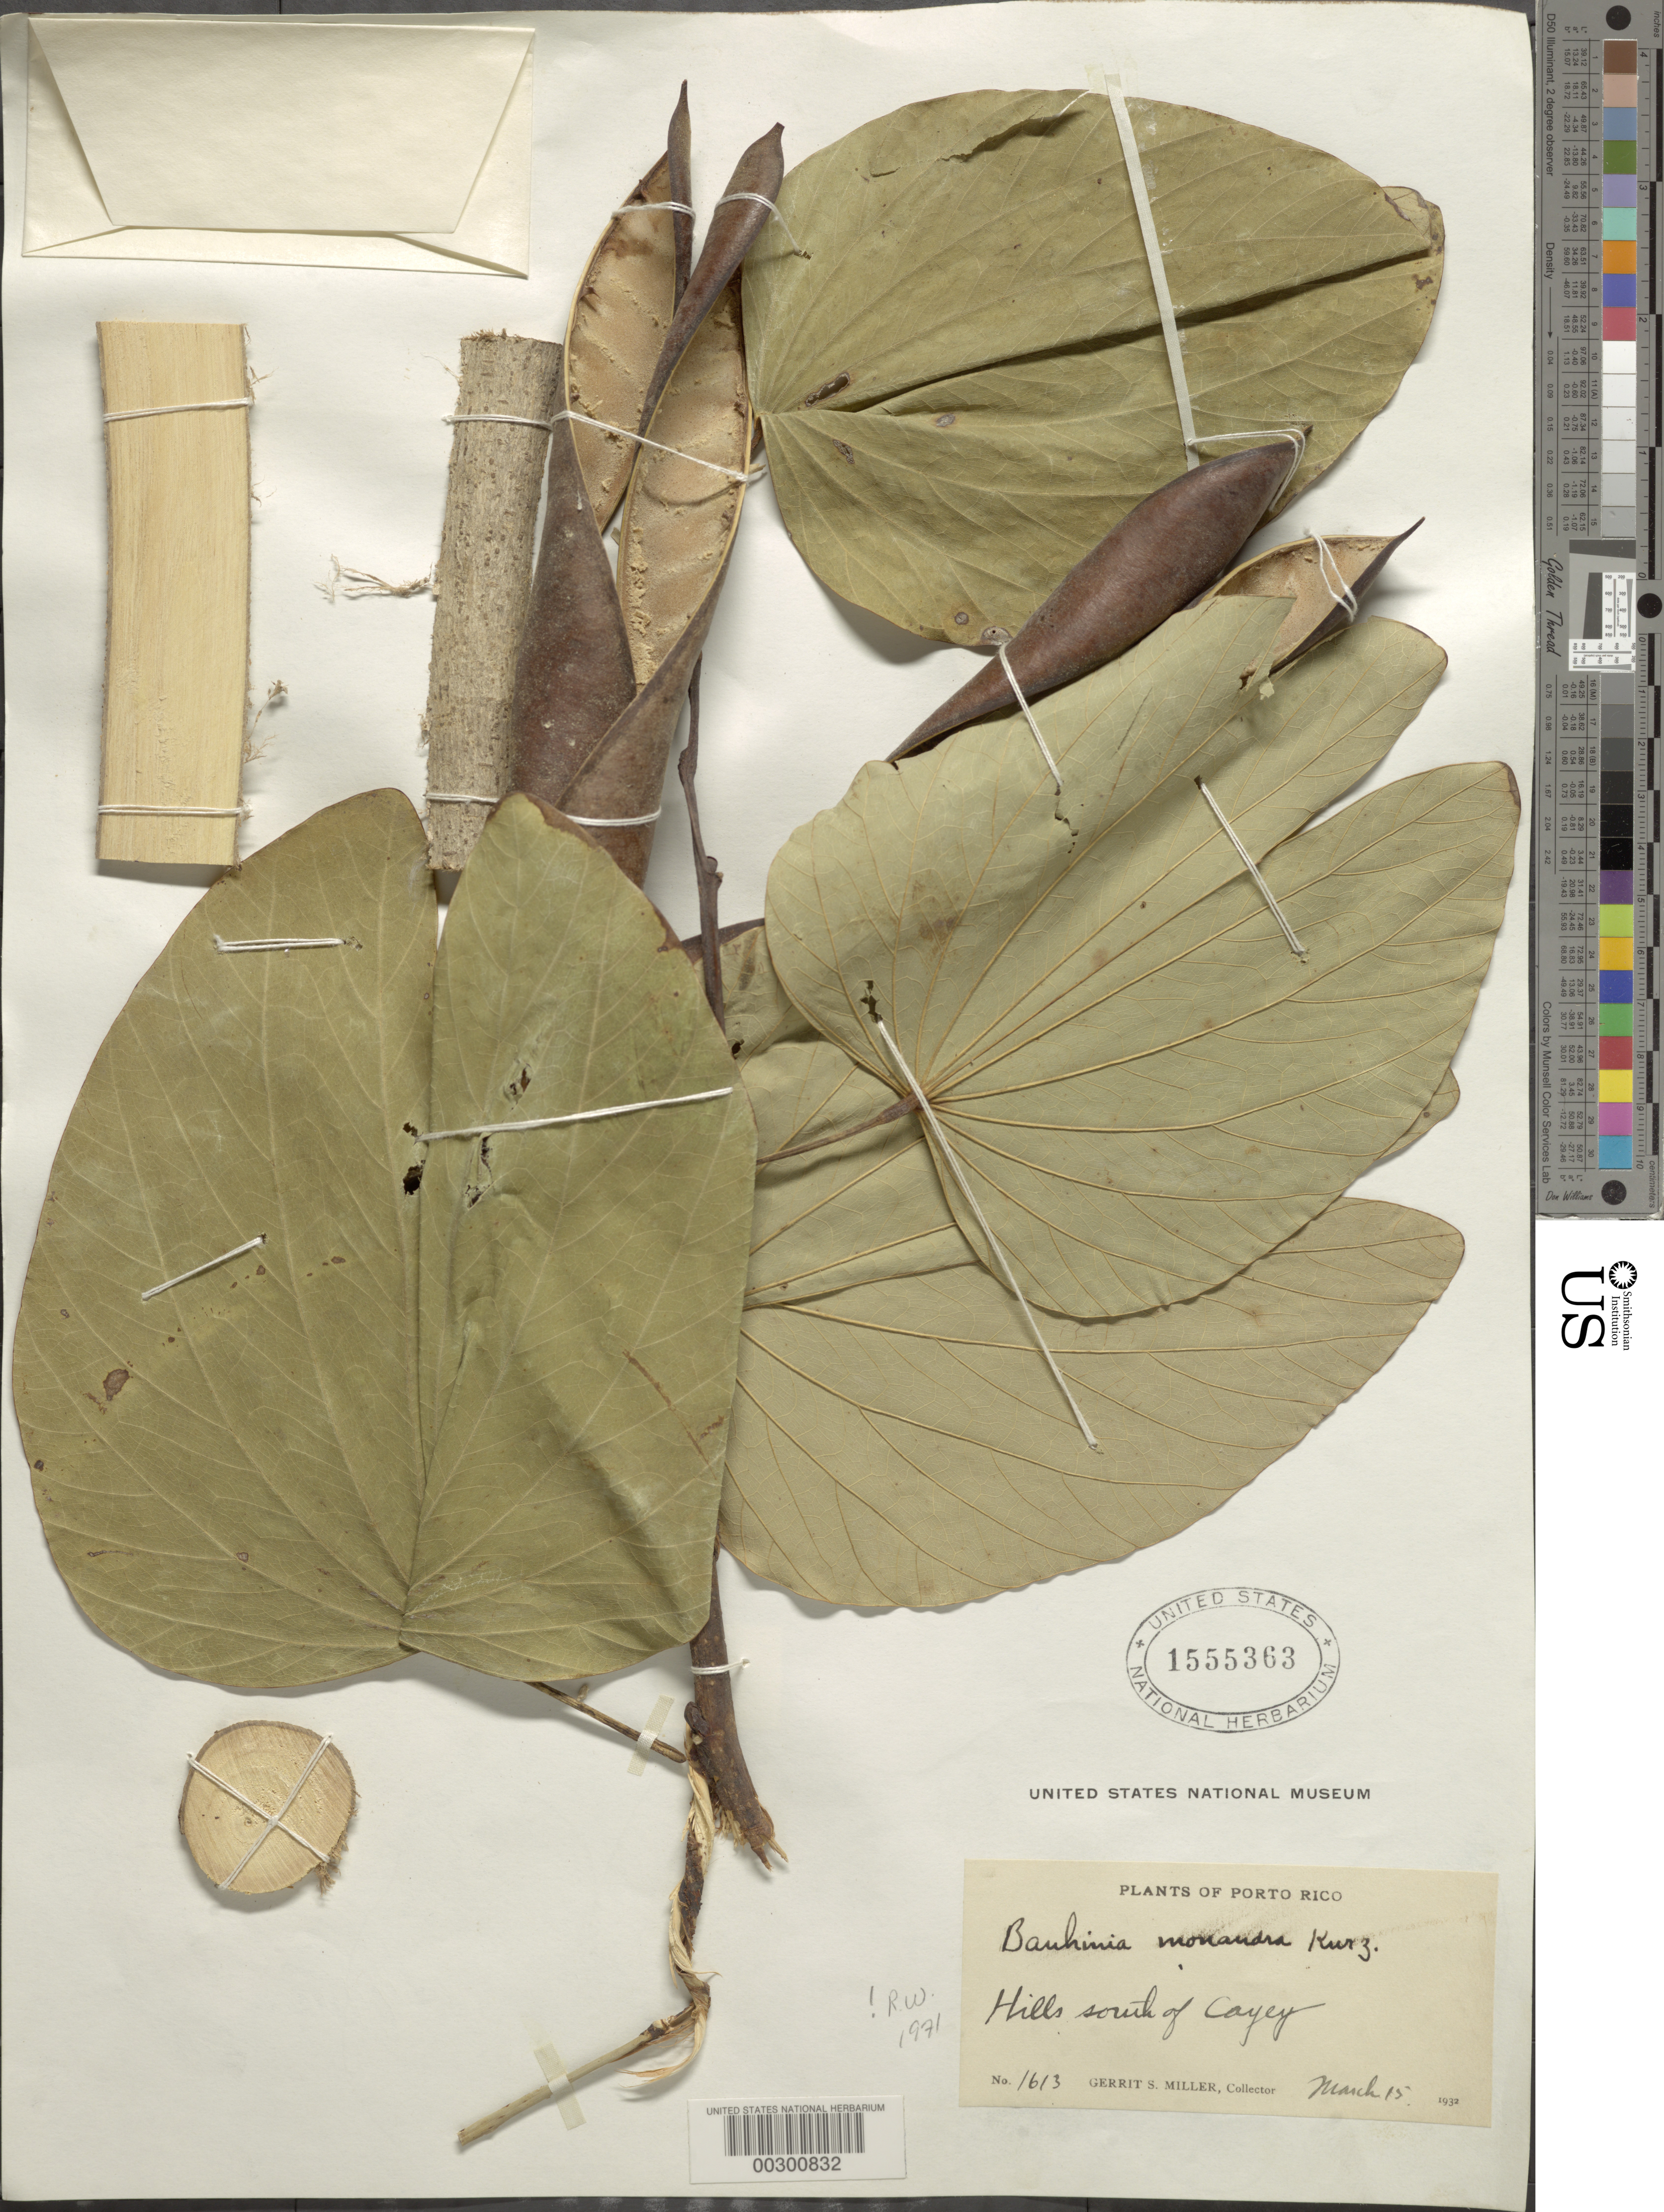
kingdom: Plantae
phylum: Tracheophyta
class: Magnoliopsida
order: Fabales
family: Fabaceae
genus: Bauhinia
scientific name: Bauhinia monandra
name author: Kurz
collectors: G. S. Miller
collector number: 1613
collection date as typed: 15 Mar 1932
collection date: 1932-03-15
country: Puerto Rico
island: Greater Antilles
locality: S of cayey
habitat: Hills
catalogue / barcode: US 1555363